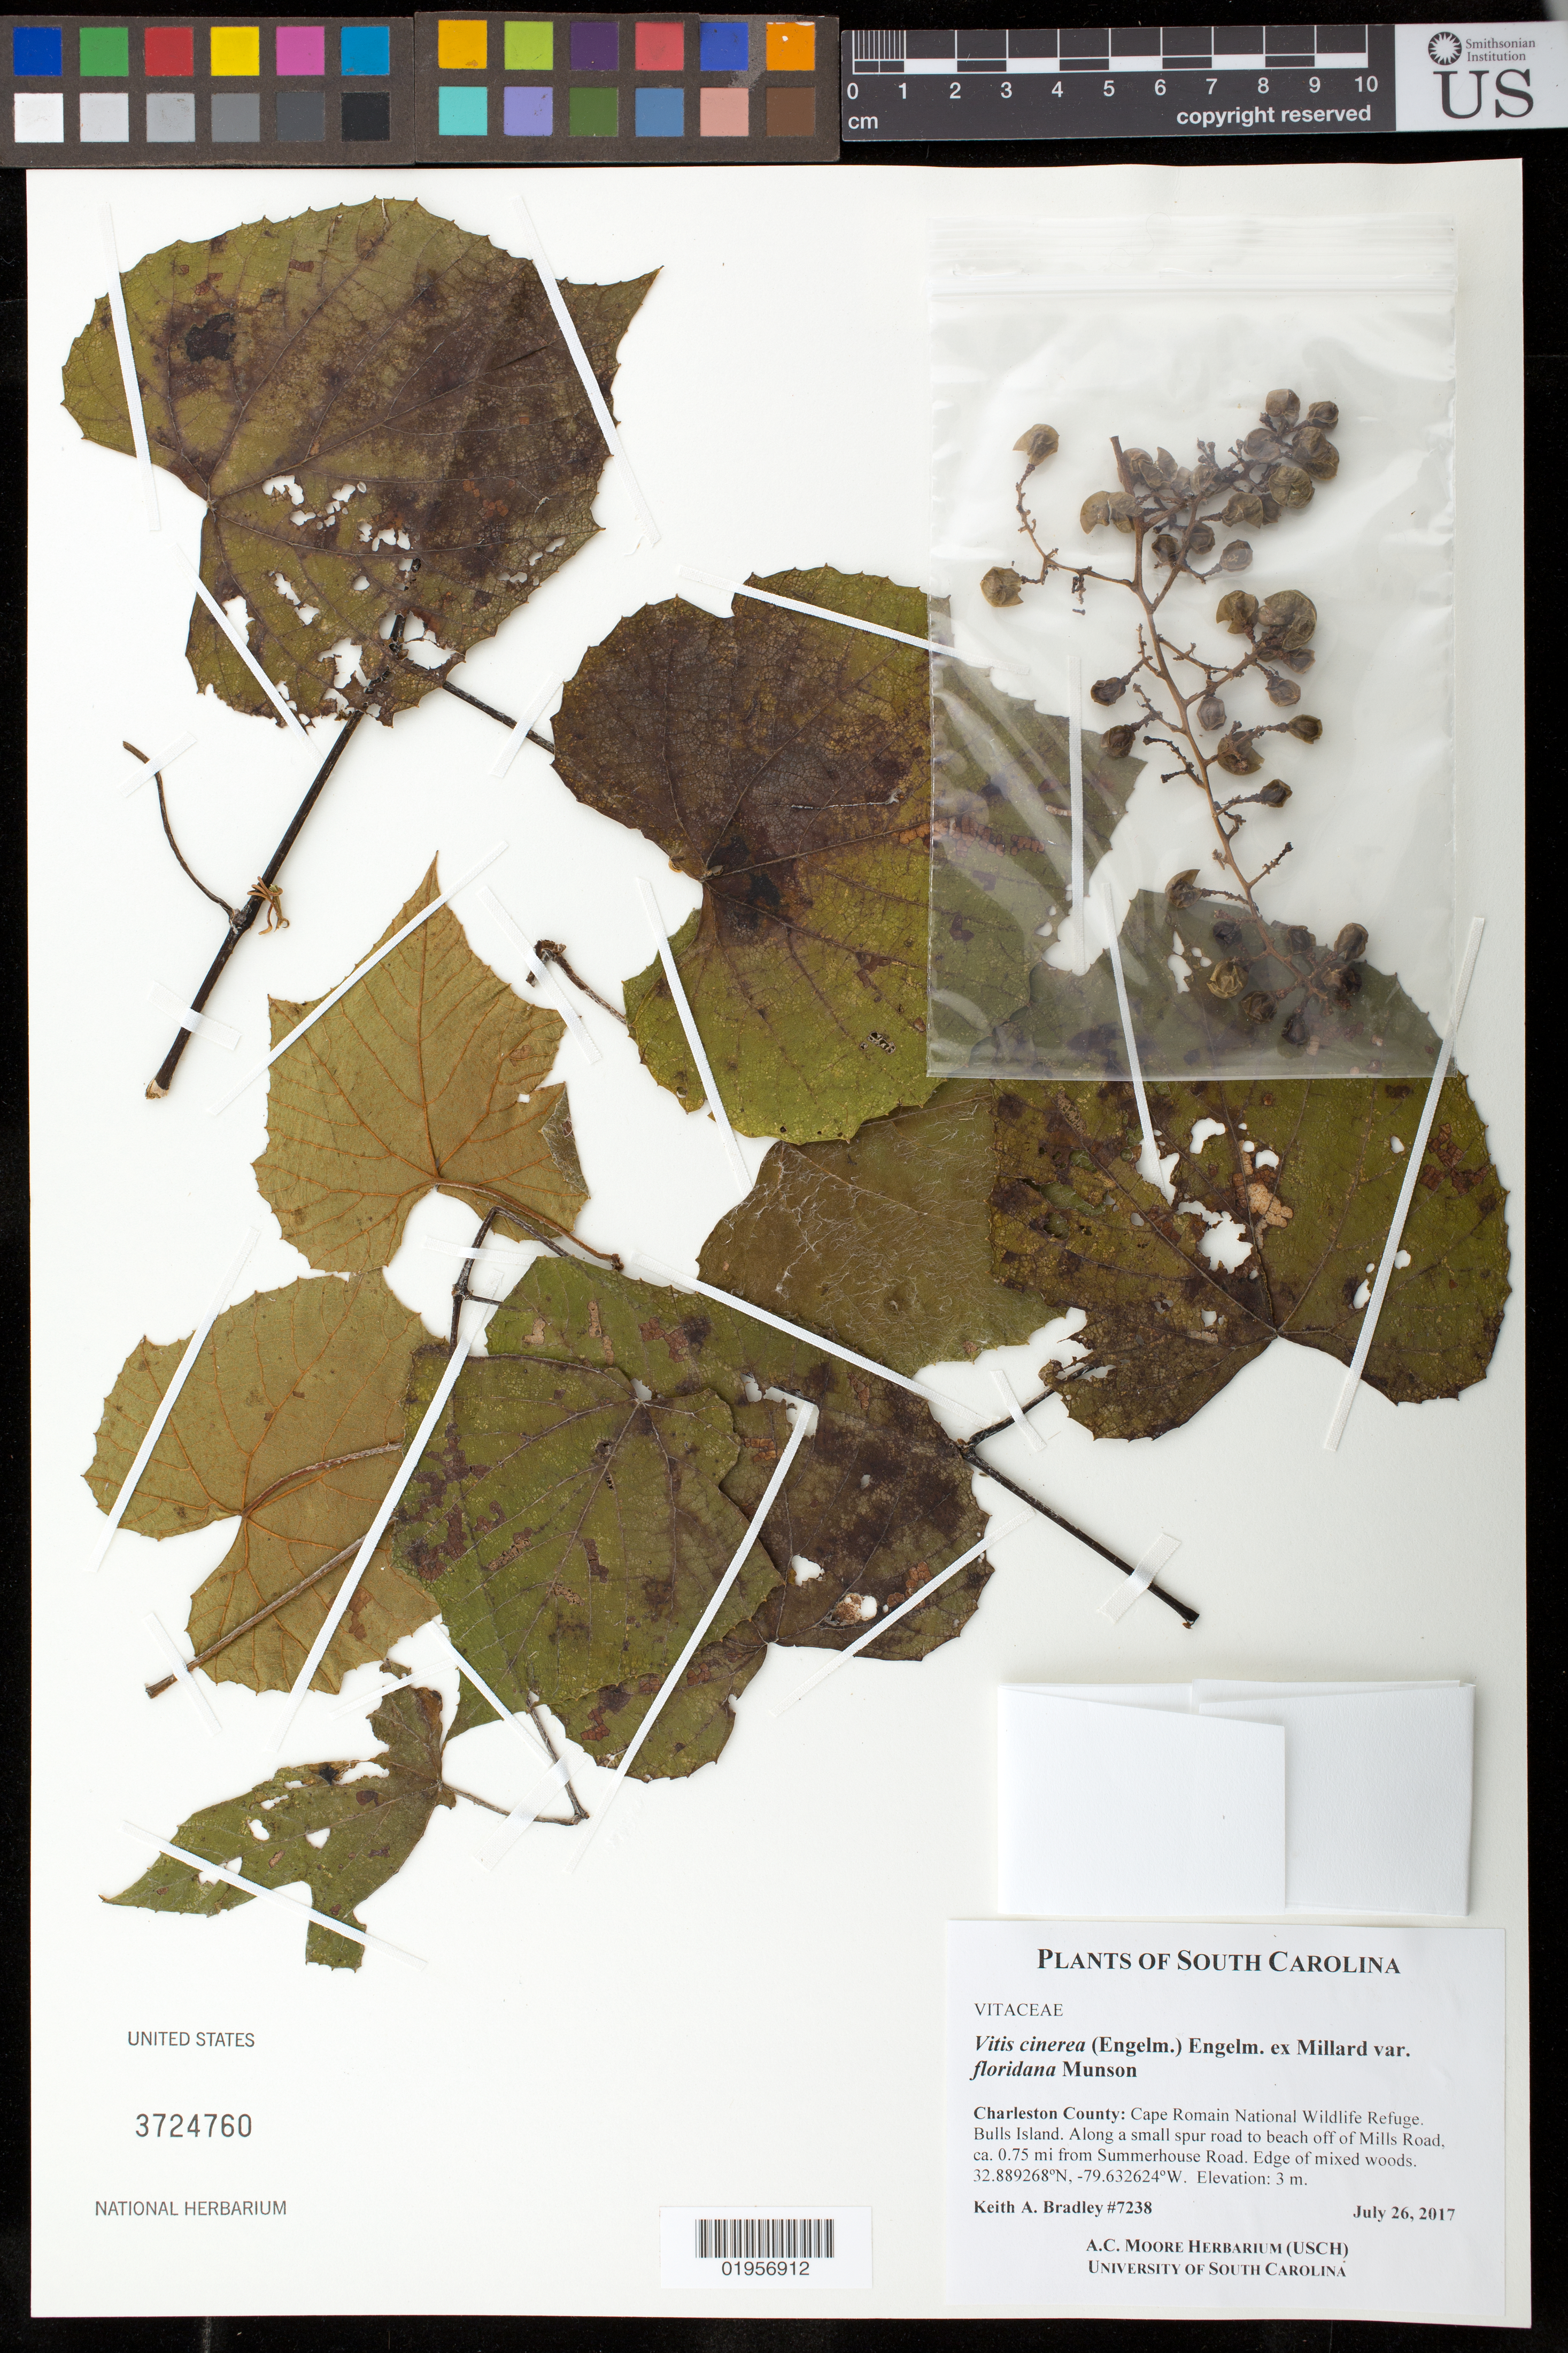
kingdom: Plantae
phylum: Tracheophyta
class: Magnoliopsida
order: Vitales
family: Vitaceae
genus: Vitis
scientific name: Vitis cinerea var. floridana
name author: Munson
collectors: K. Bradley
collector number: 7238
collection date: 2017-07-26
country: United States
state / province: South Carolina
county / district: Charleston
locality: Cape Romain Wildlife Refuge, Bull Island, off of MillsRoad, 0.75 m. from Summerhouse Rd.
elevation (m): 3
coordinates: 32.889268 N, -79.632624 W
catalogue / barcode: US 3724760